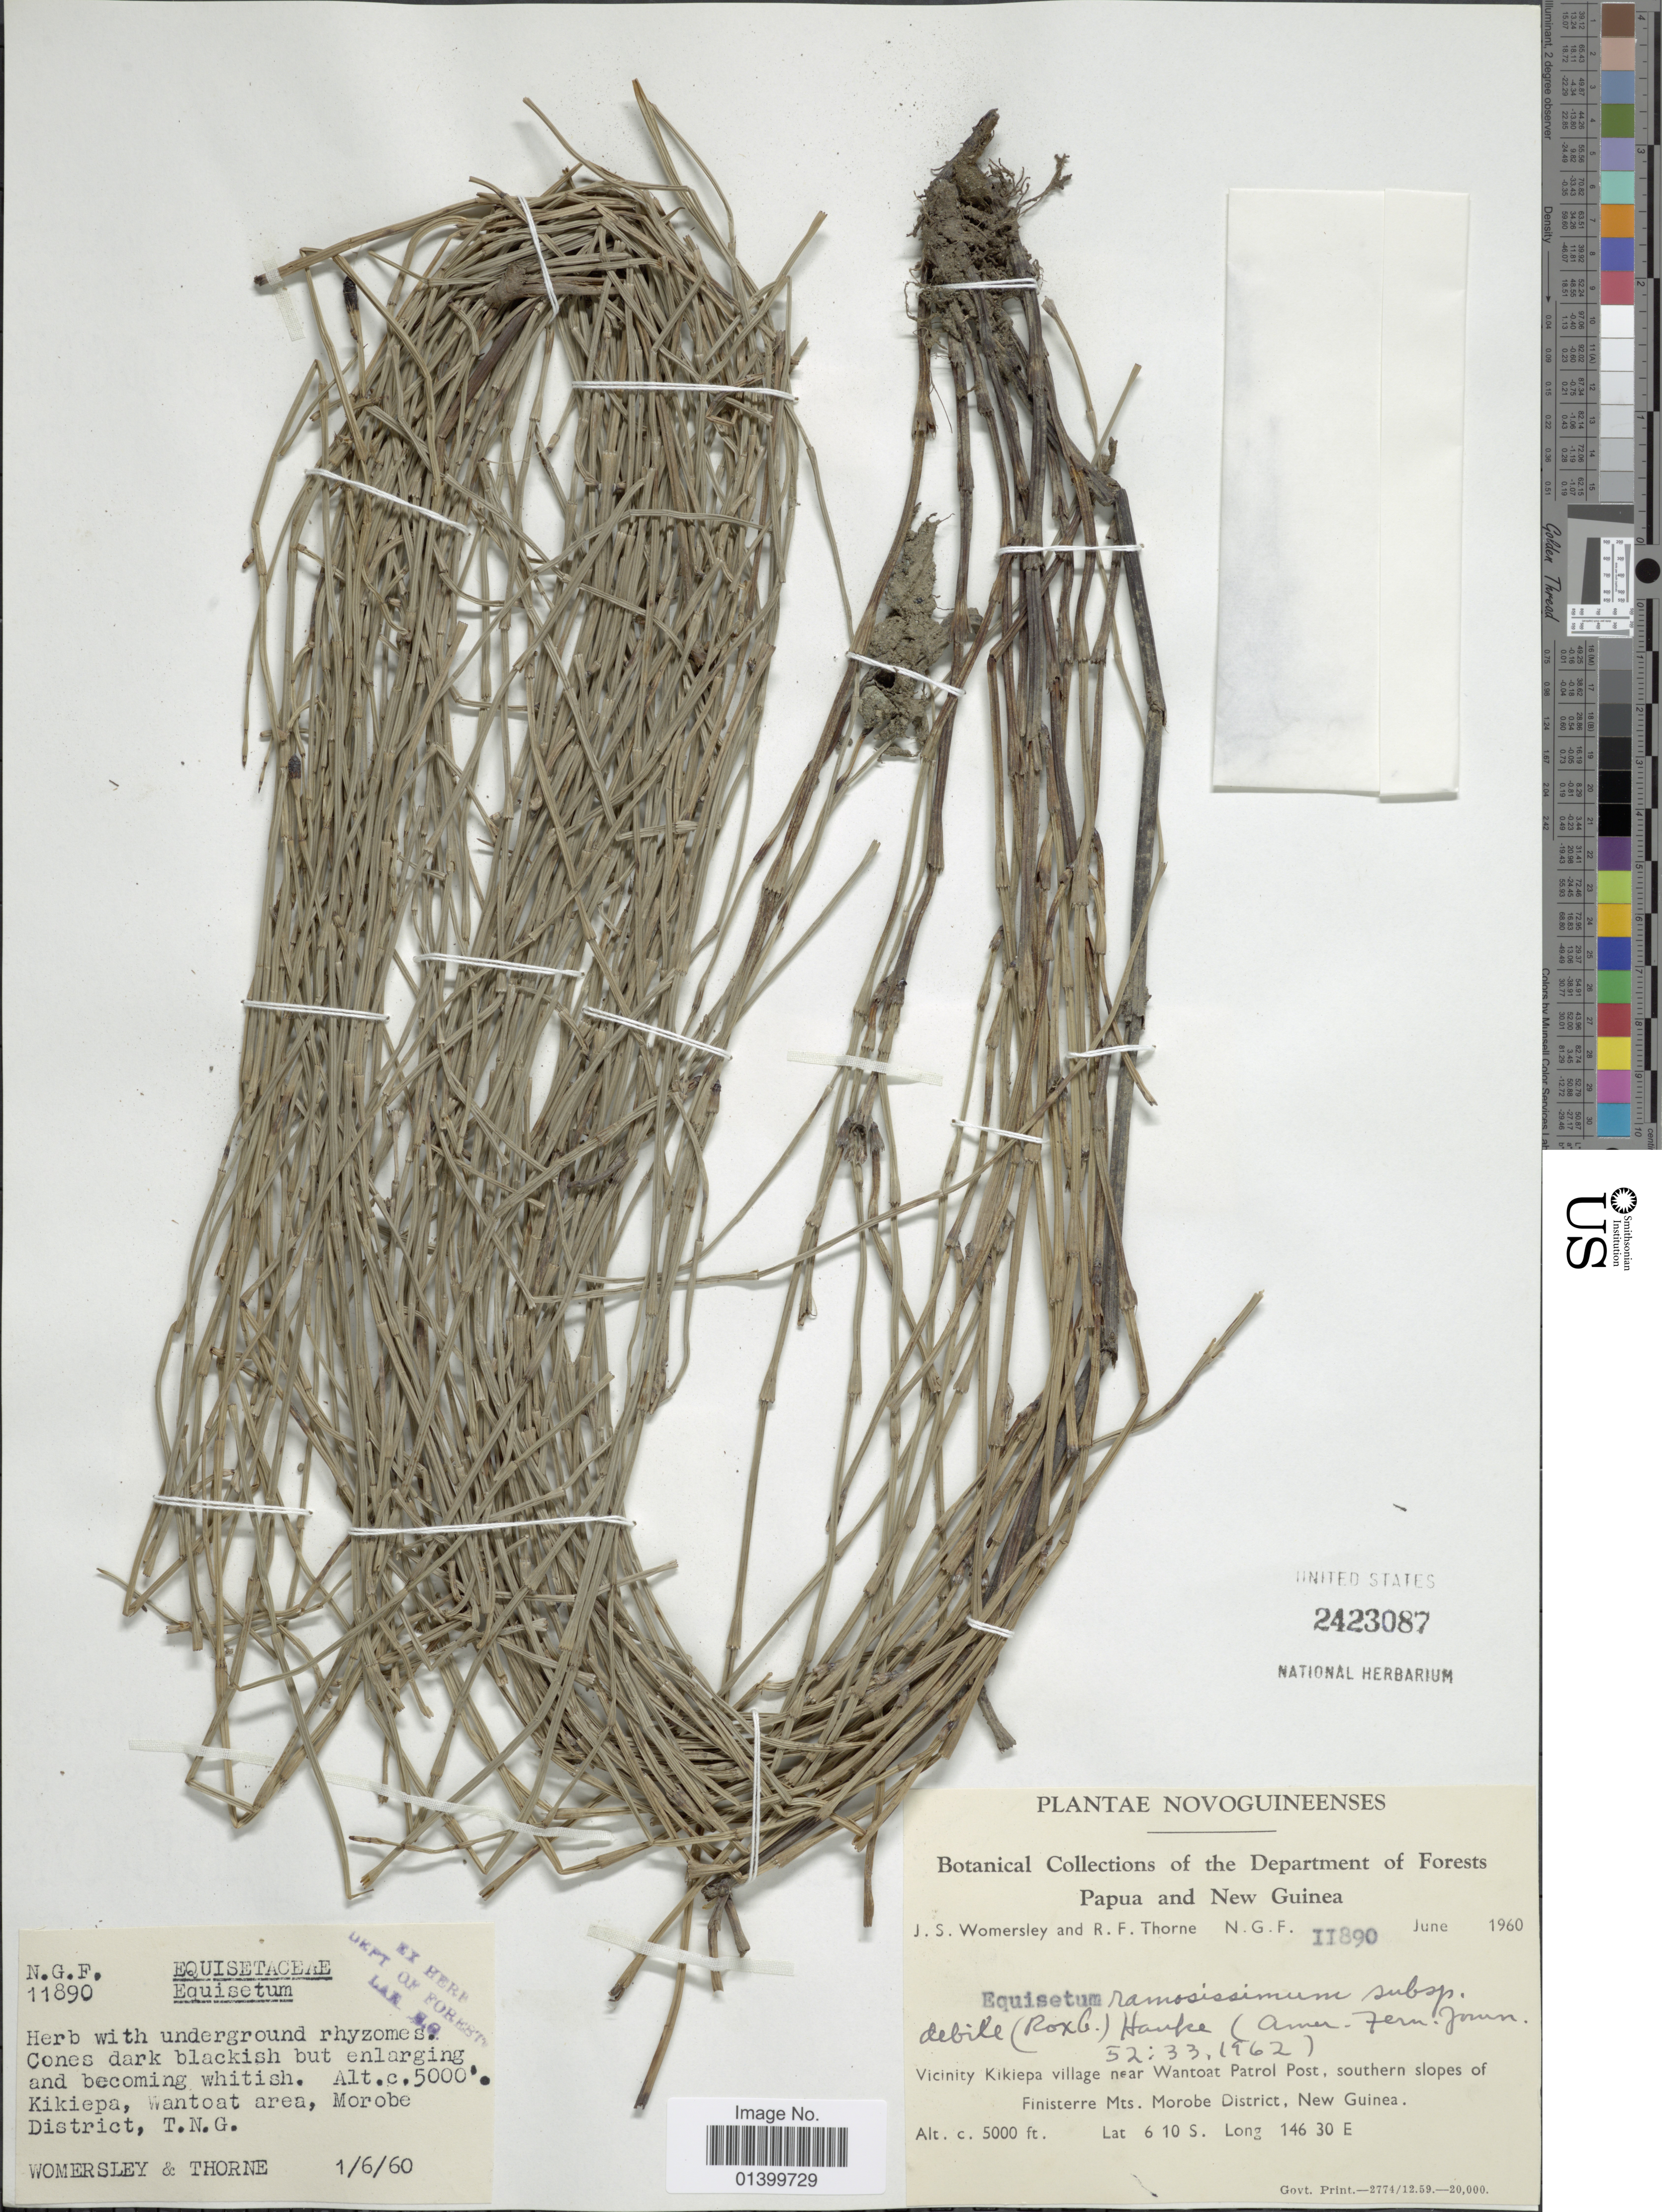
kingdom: Plantae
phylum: Tracheophyta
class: Polypodiopsida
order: Equisetales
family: Equisetaceae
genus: Equisetum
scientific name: Equisetum ramosissimum subsp. debile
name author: (Roxb. ex Vaucher) Hauke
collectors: J. S. Womersley & R. F. Thorne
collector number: N.G.F. 11890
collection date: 1960-06-01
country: Papua New Guinea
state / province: Morobe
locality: Plantae Novoguineenses. Vicinity Kikiepa village near Wantoat Patrol Post, southern slopes of Finisterre Mts. Morobe District, New Guinea.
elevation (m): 1524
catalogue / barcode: US 2423087